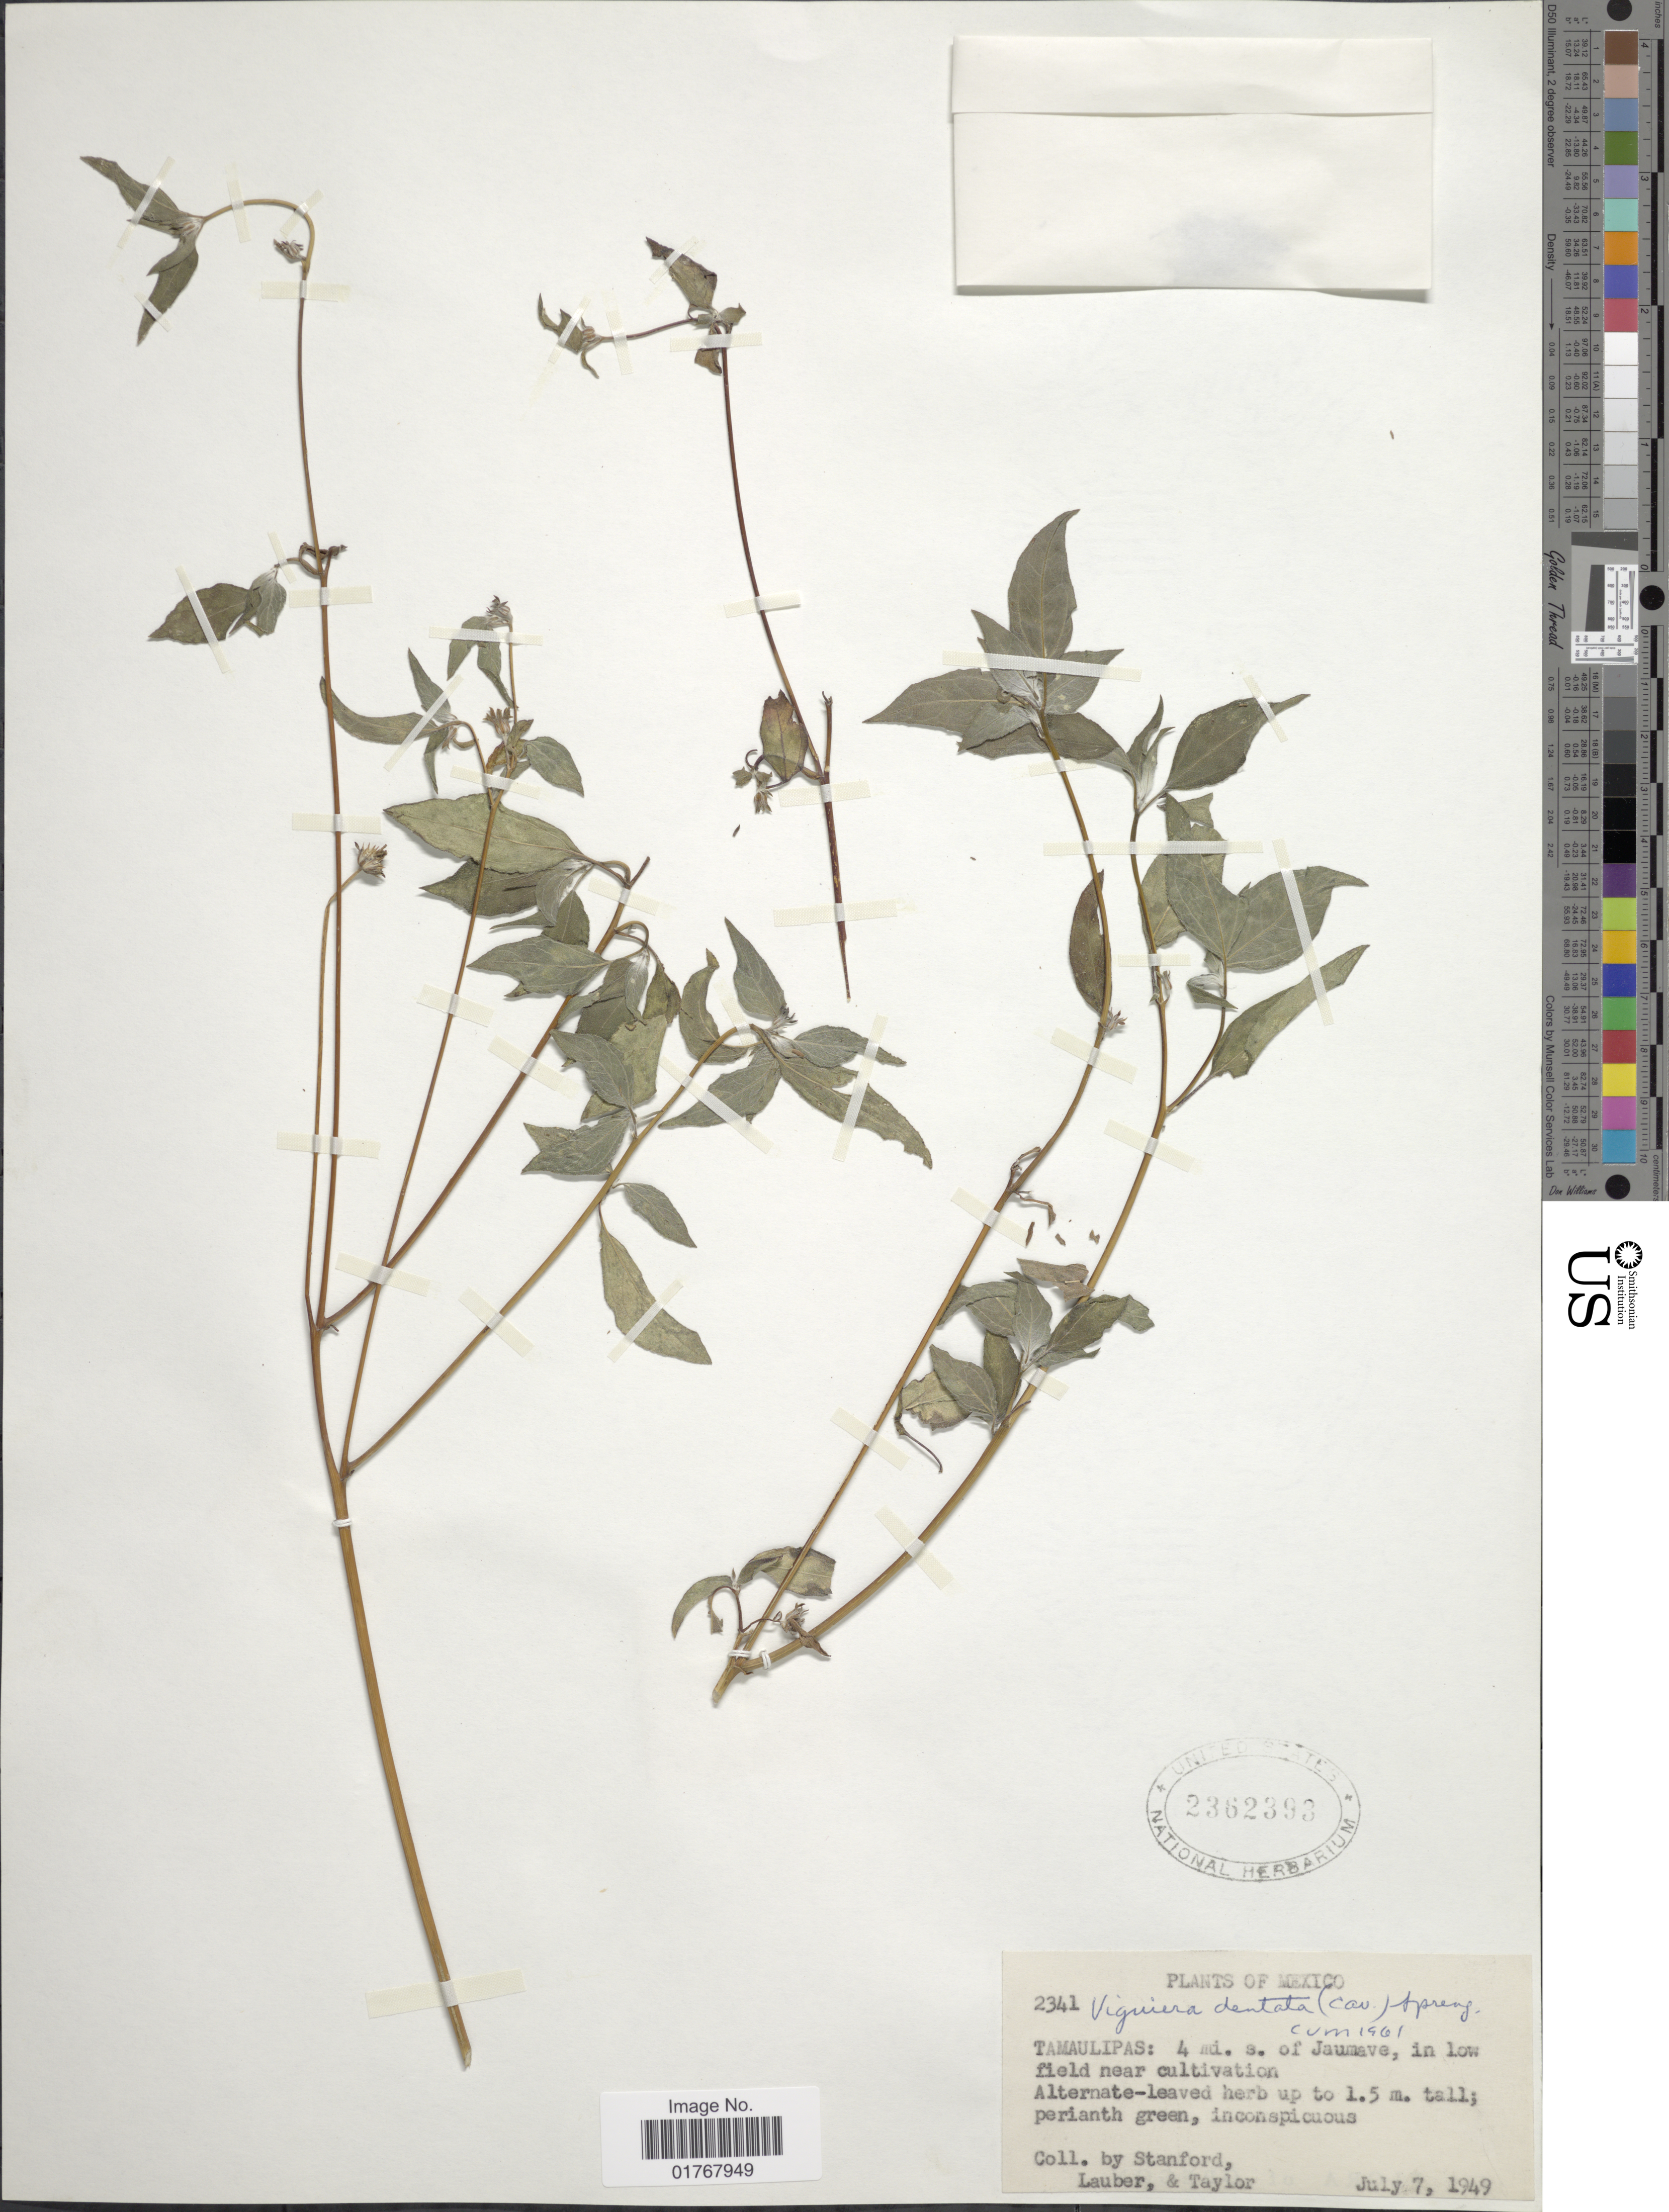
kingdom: Plantae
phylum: Tracheophyta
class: Magnoliopsida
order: Asterales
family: Asteraceae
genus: Viguiera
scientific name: Viguiera dentata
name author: (Cav.) Spreng.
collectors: -. Stanford, Lauber, -- & -- Taylor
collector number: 2341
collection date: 1949-07-07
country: Mexico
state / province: Tamaulipas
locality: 4 mi s. of Jaumave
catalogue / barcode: US 2362393